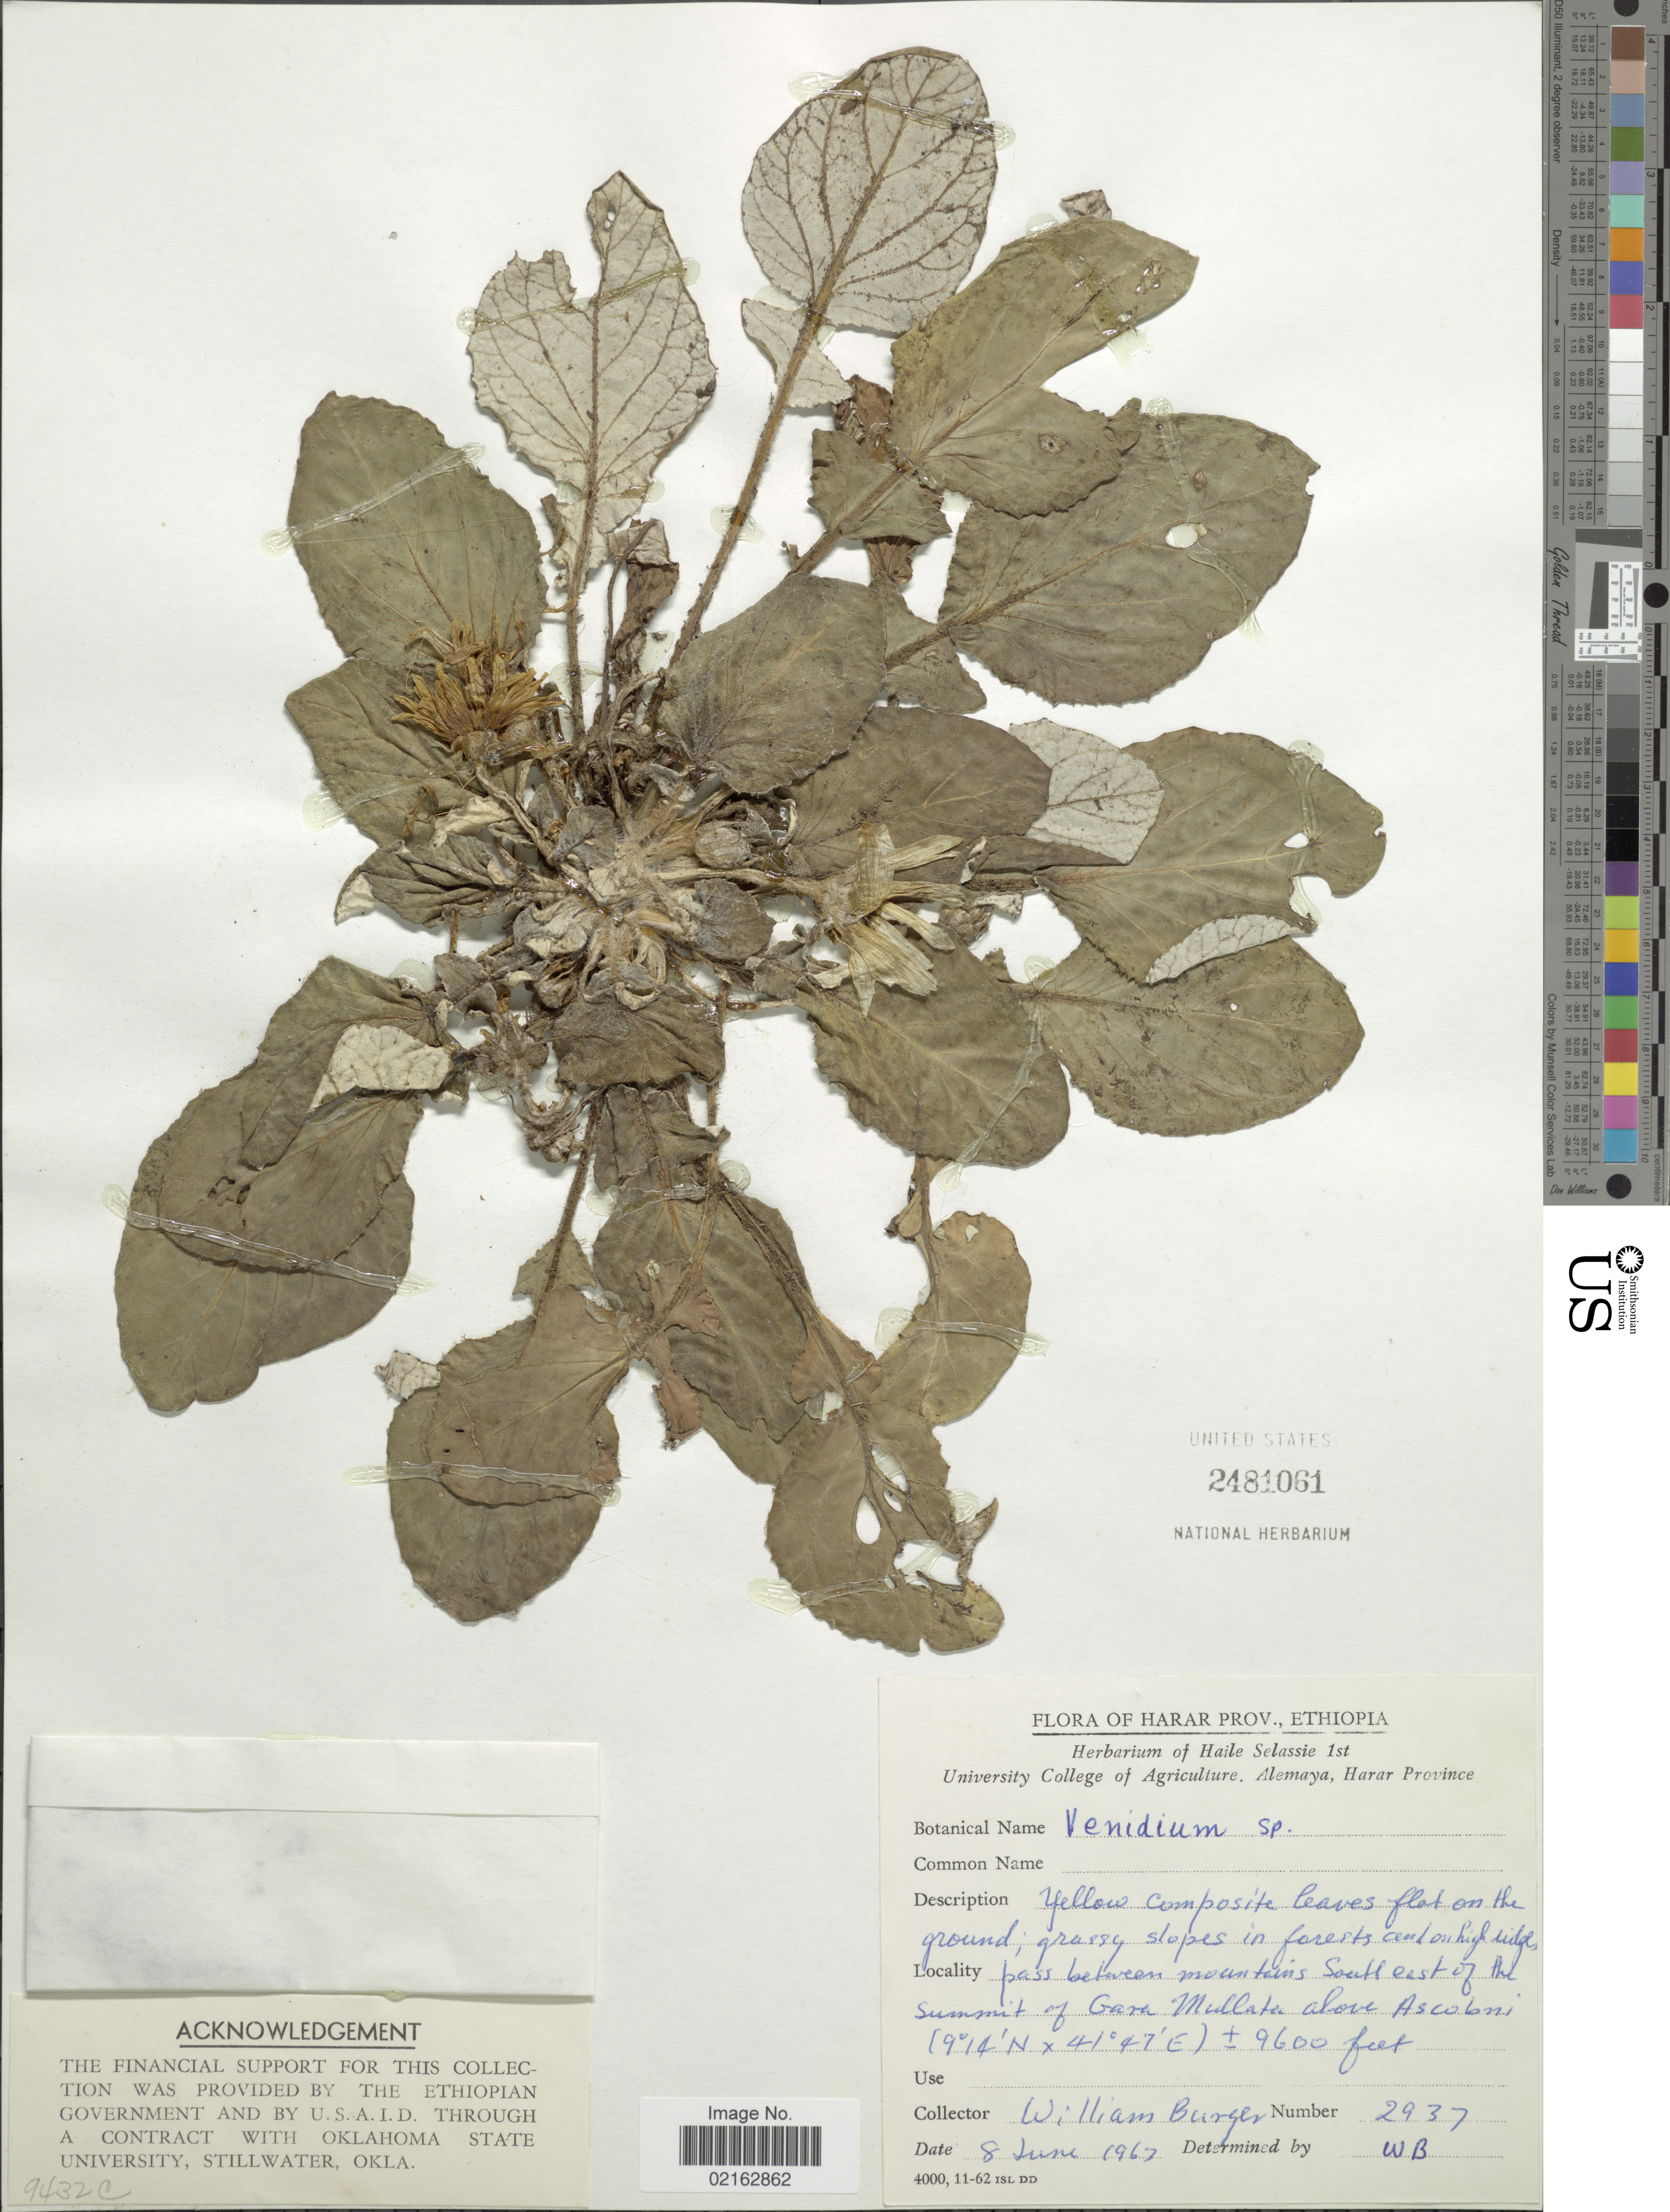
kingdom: Plantae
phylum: Tracheophyta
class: Magnoliopsida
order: Asterales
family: Asteraceae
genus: Arctotis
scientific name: Arctotis sp.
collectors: W. Burger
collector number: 2937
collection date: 1967-06-08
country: Ethiopia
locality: Harar Prov., Ethiopia. Pass between mountains South east of the summit of Gara Mullata above Ascobni. [interpreted]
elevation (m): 2926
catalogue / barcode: US 2481061